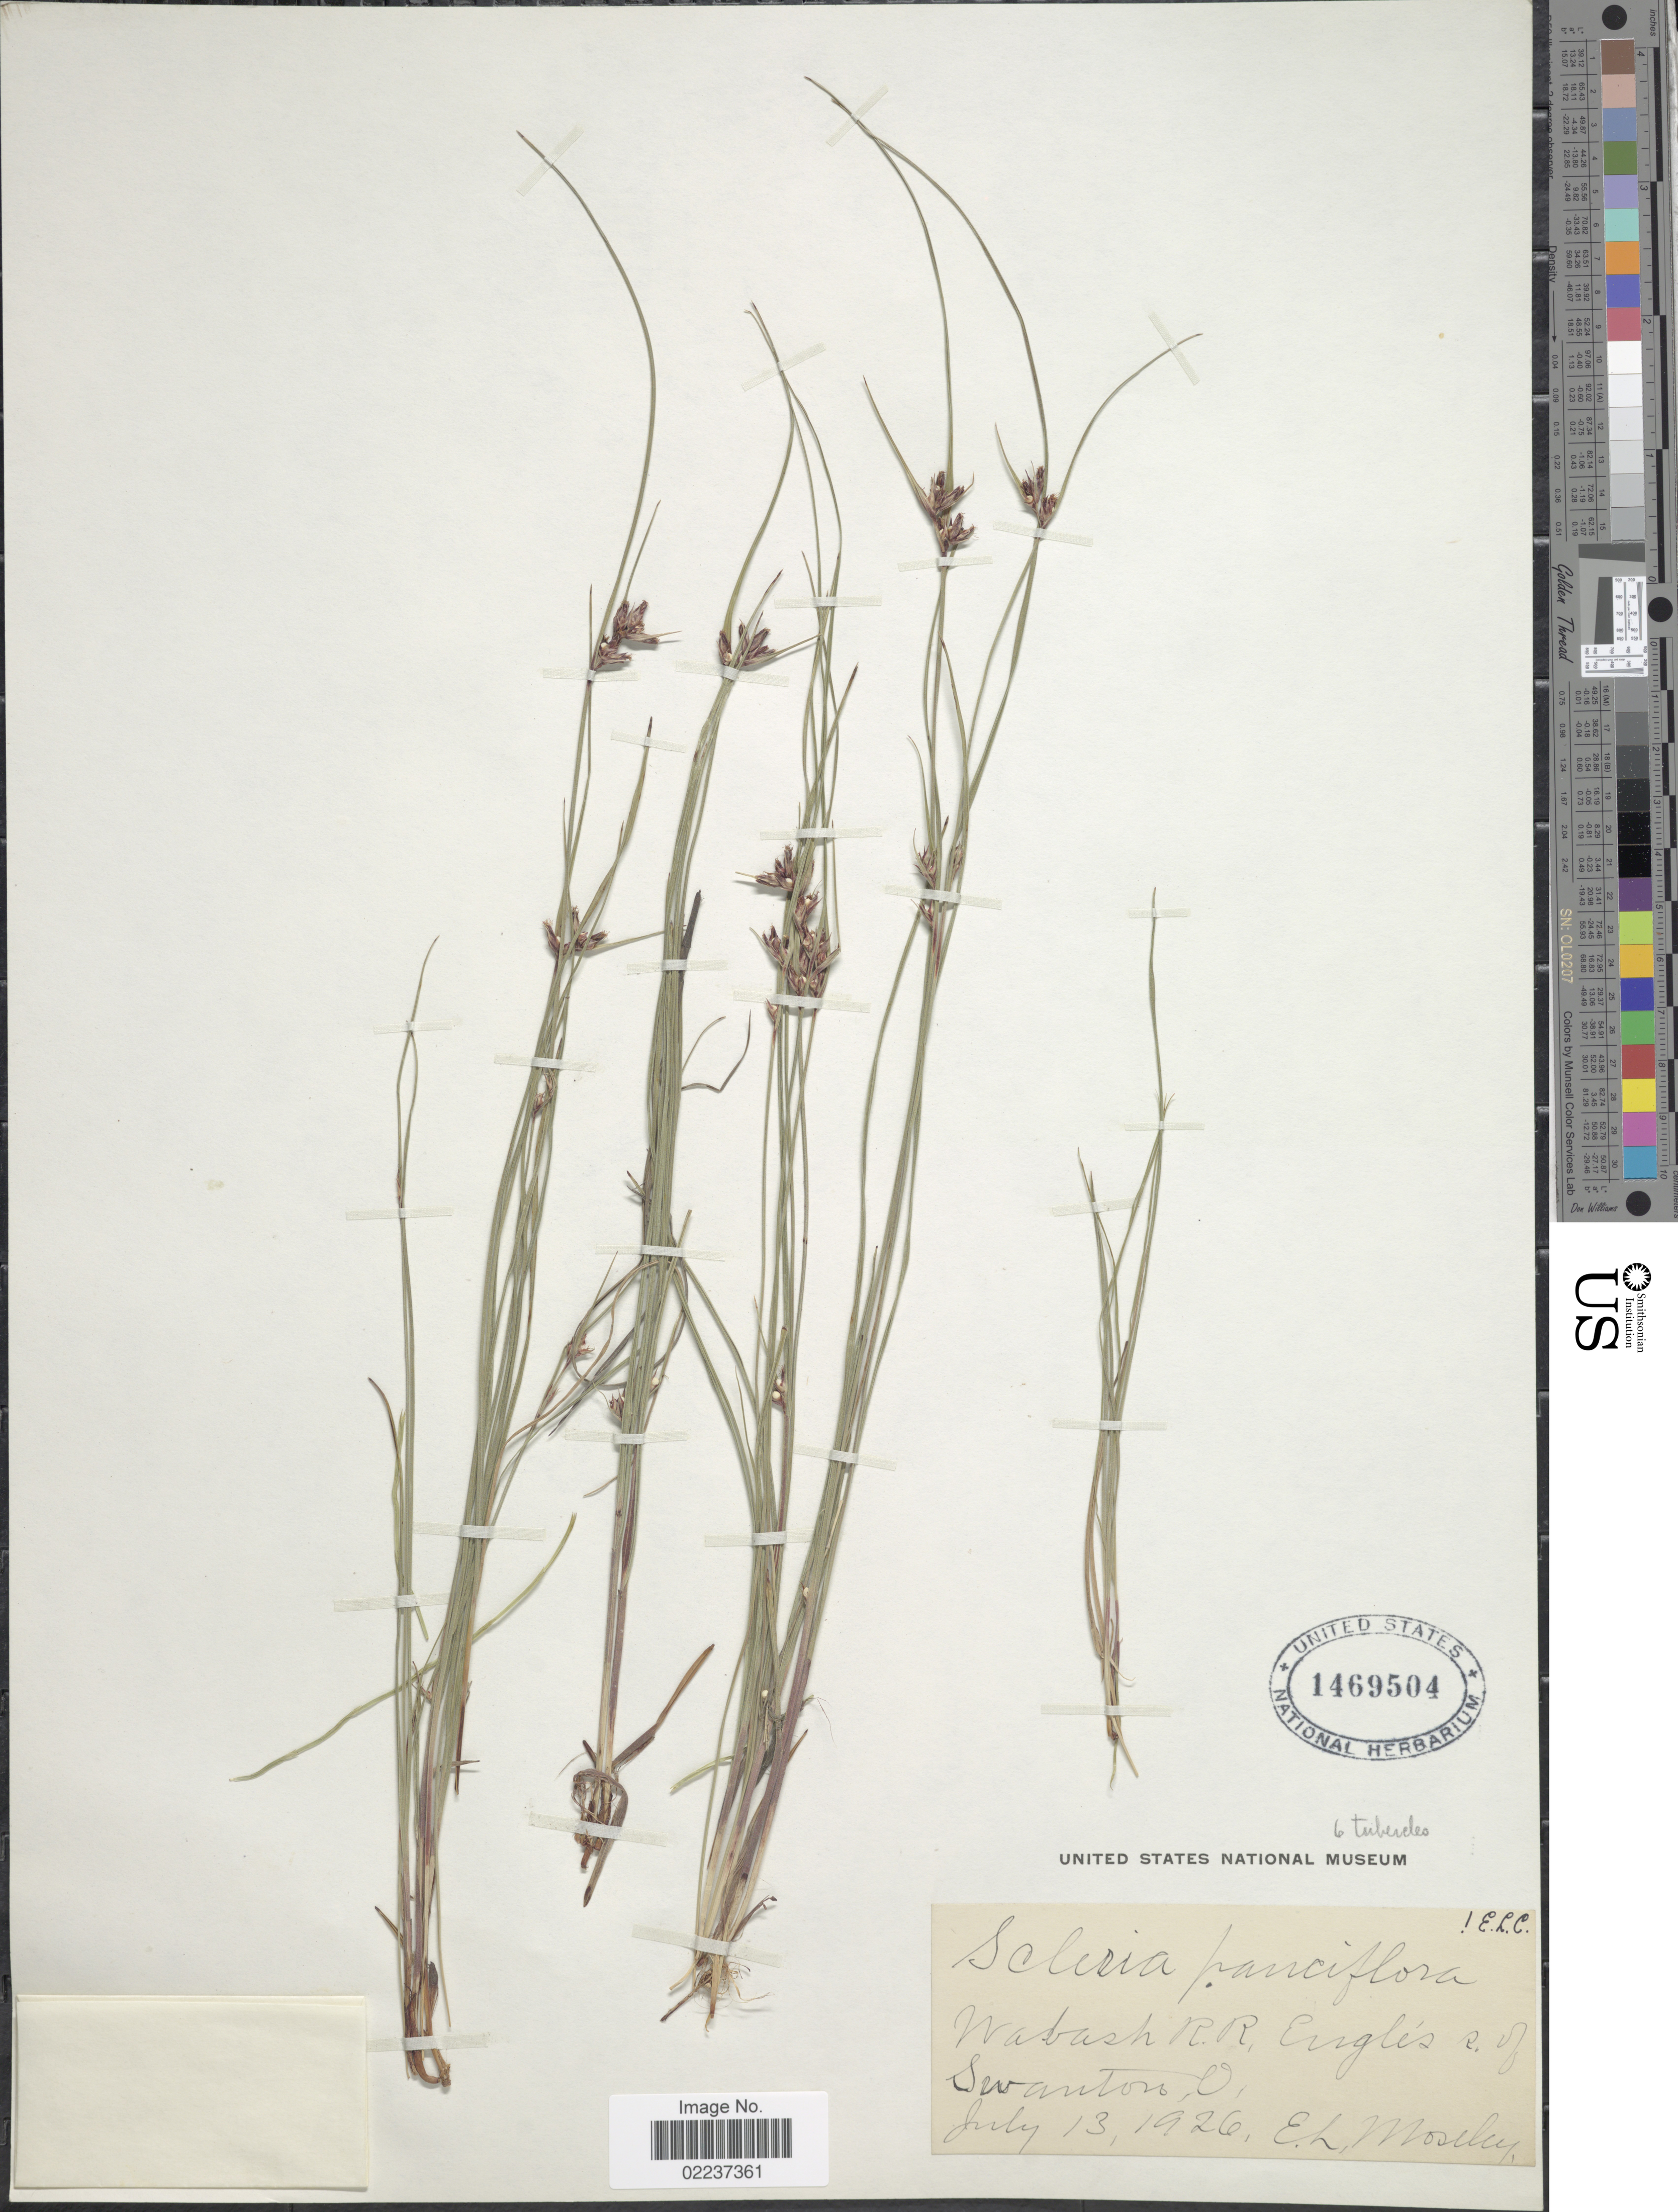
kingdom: Plantae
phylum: Tracheophyta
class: Liliopsida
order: Poales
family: Cyperaceae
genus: Scleria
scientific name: Scleria pauciflora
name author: Muhl. ex Willd.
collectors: E. Moseley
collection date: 1926-07-13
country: United States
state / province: Ohio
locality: Wabash R.R. Engles E. of Swanton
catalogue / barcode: US 1469504